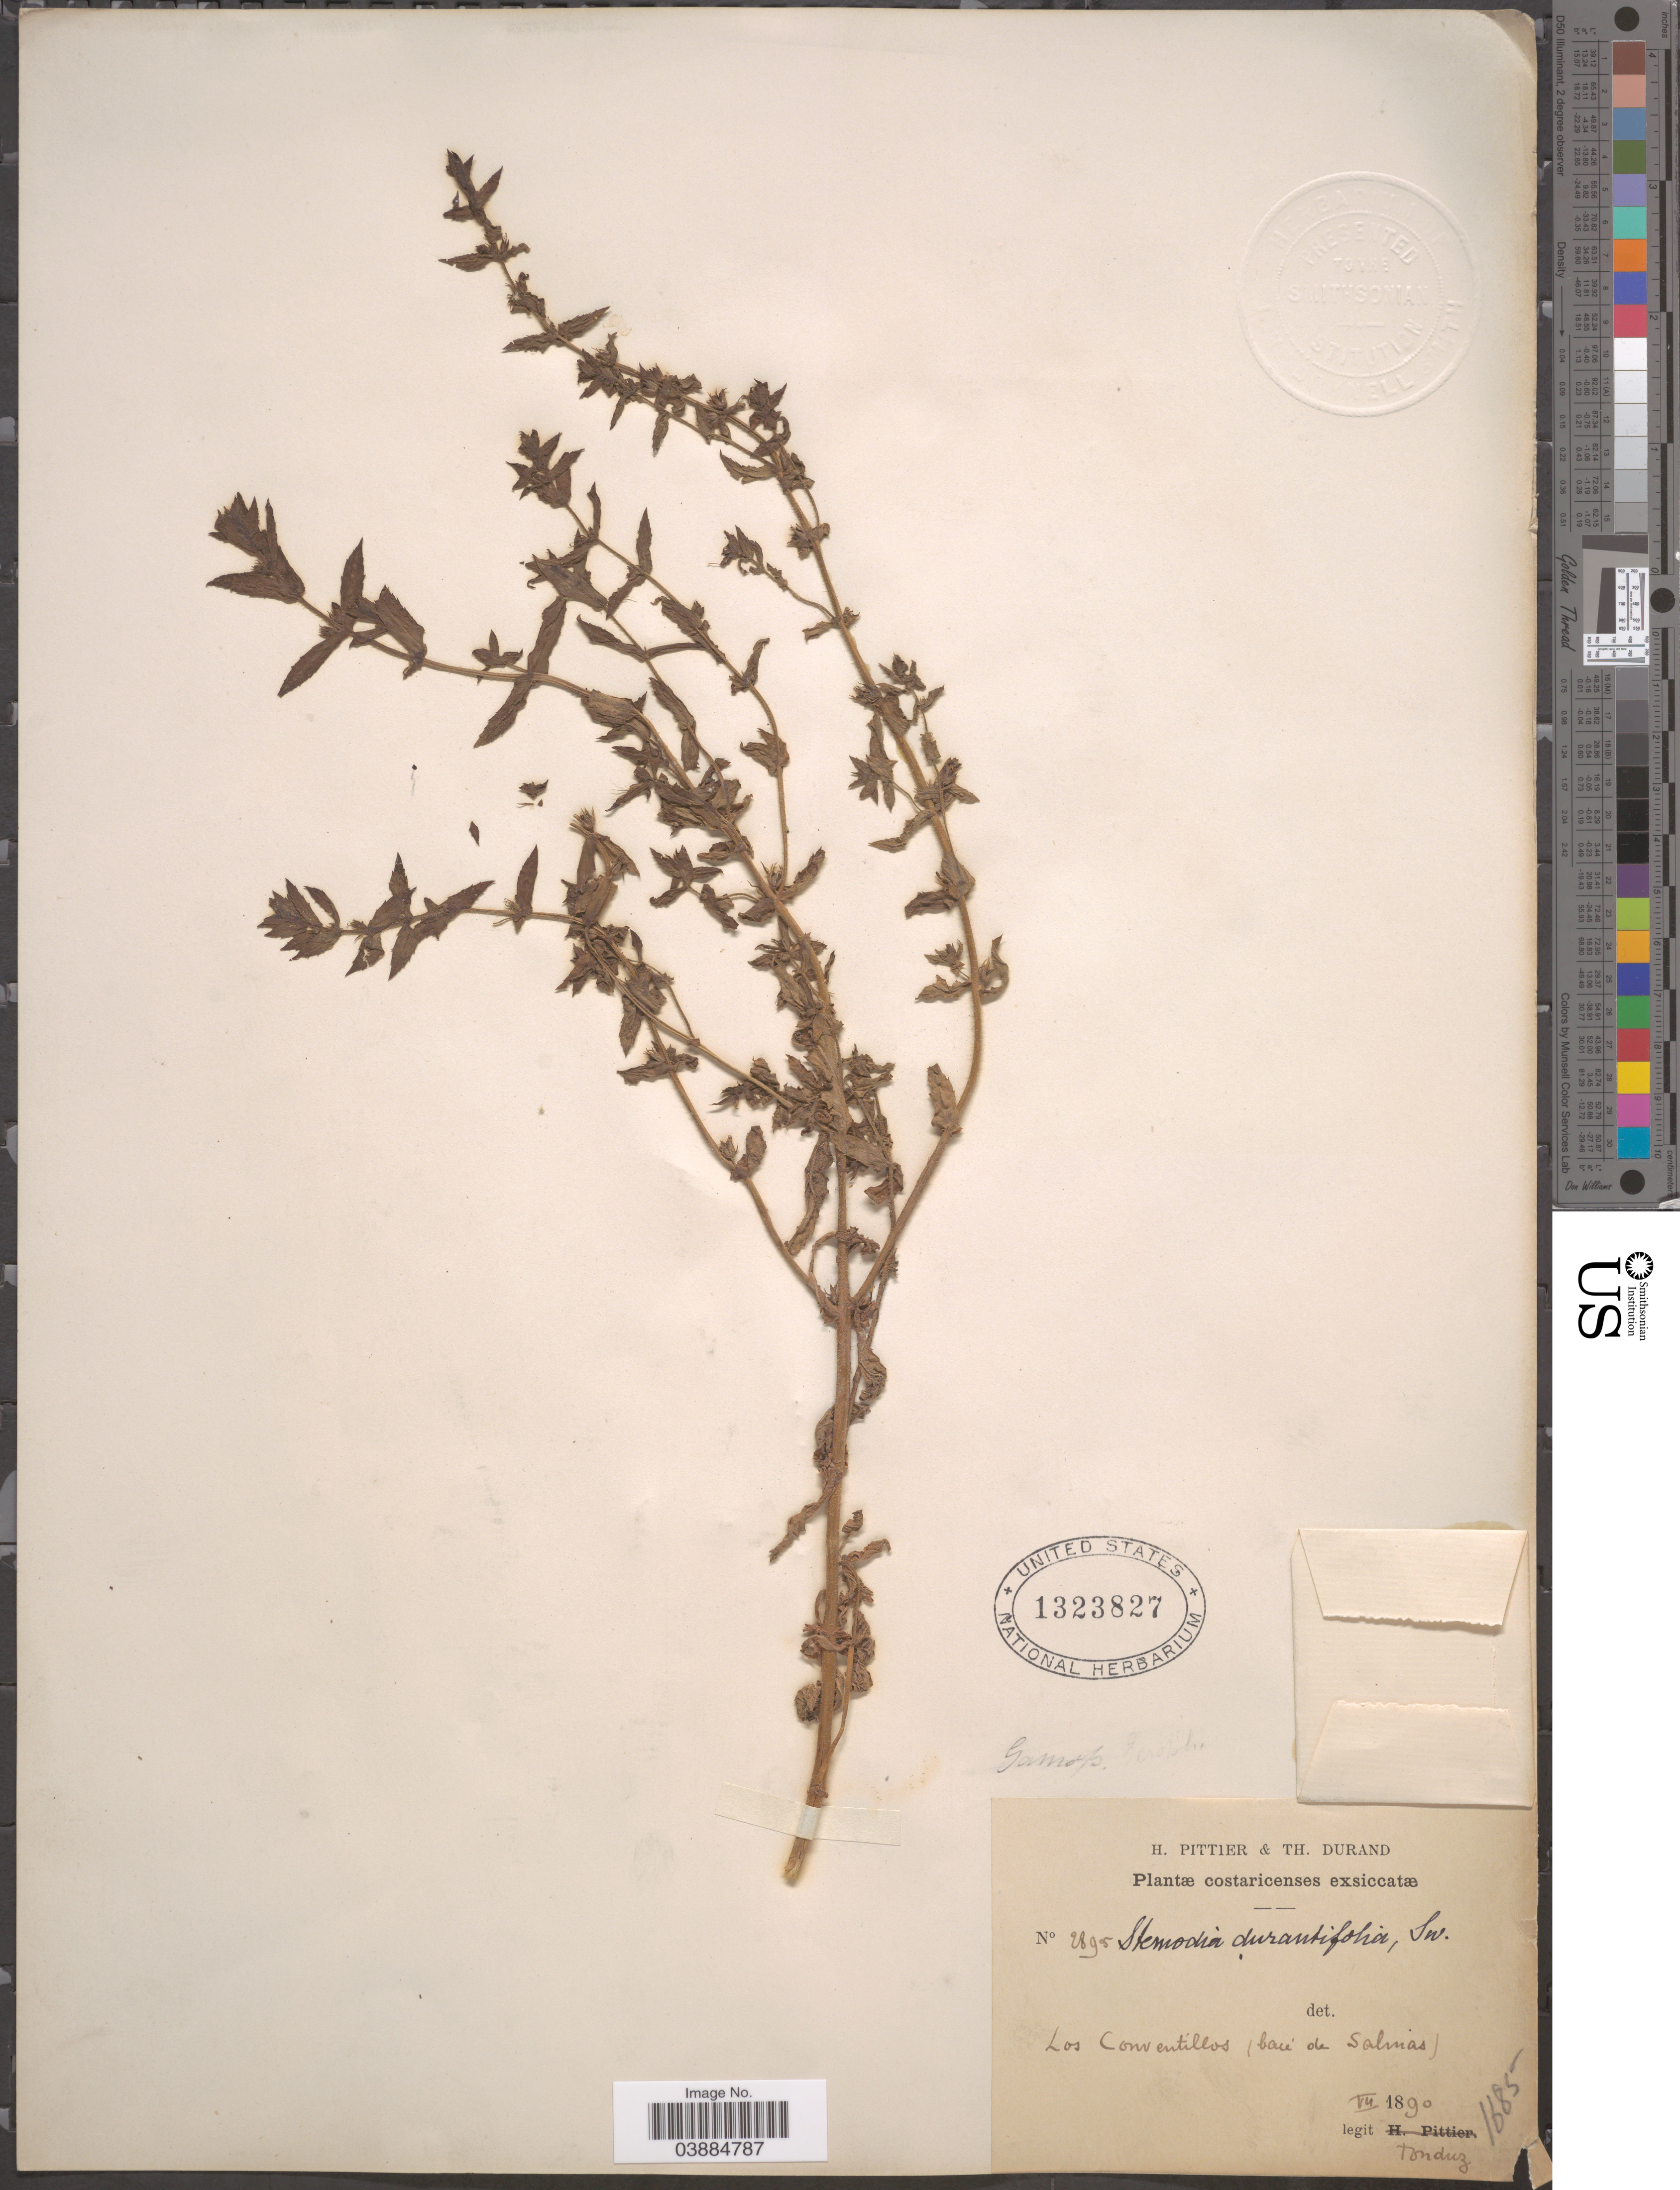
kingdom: Plantae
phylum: Tracheophyta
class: Magnoliopsida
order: Lamiales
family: Plantaginaceae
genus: Stemodia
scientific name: Stemodia durantifolia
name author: (L.) Sw.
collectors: Tonduz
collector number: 2895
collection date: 1890-07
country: Costa Rica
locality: Los conventillos (baie de Salinas).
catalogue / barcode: US 1323827